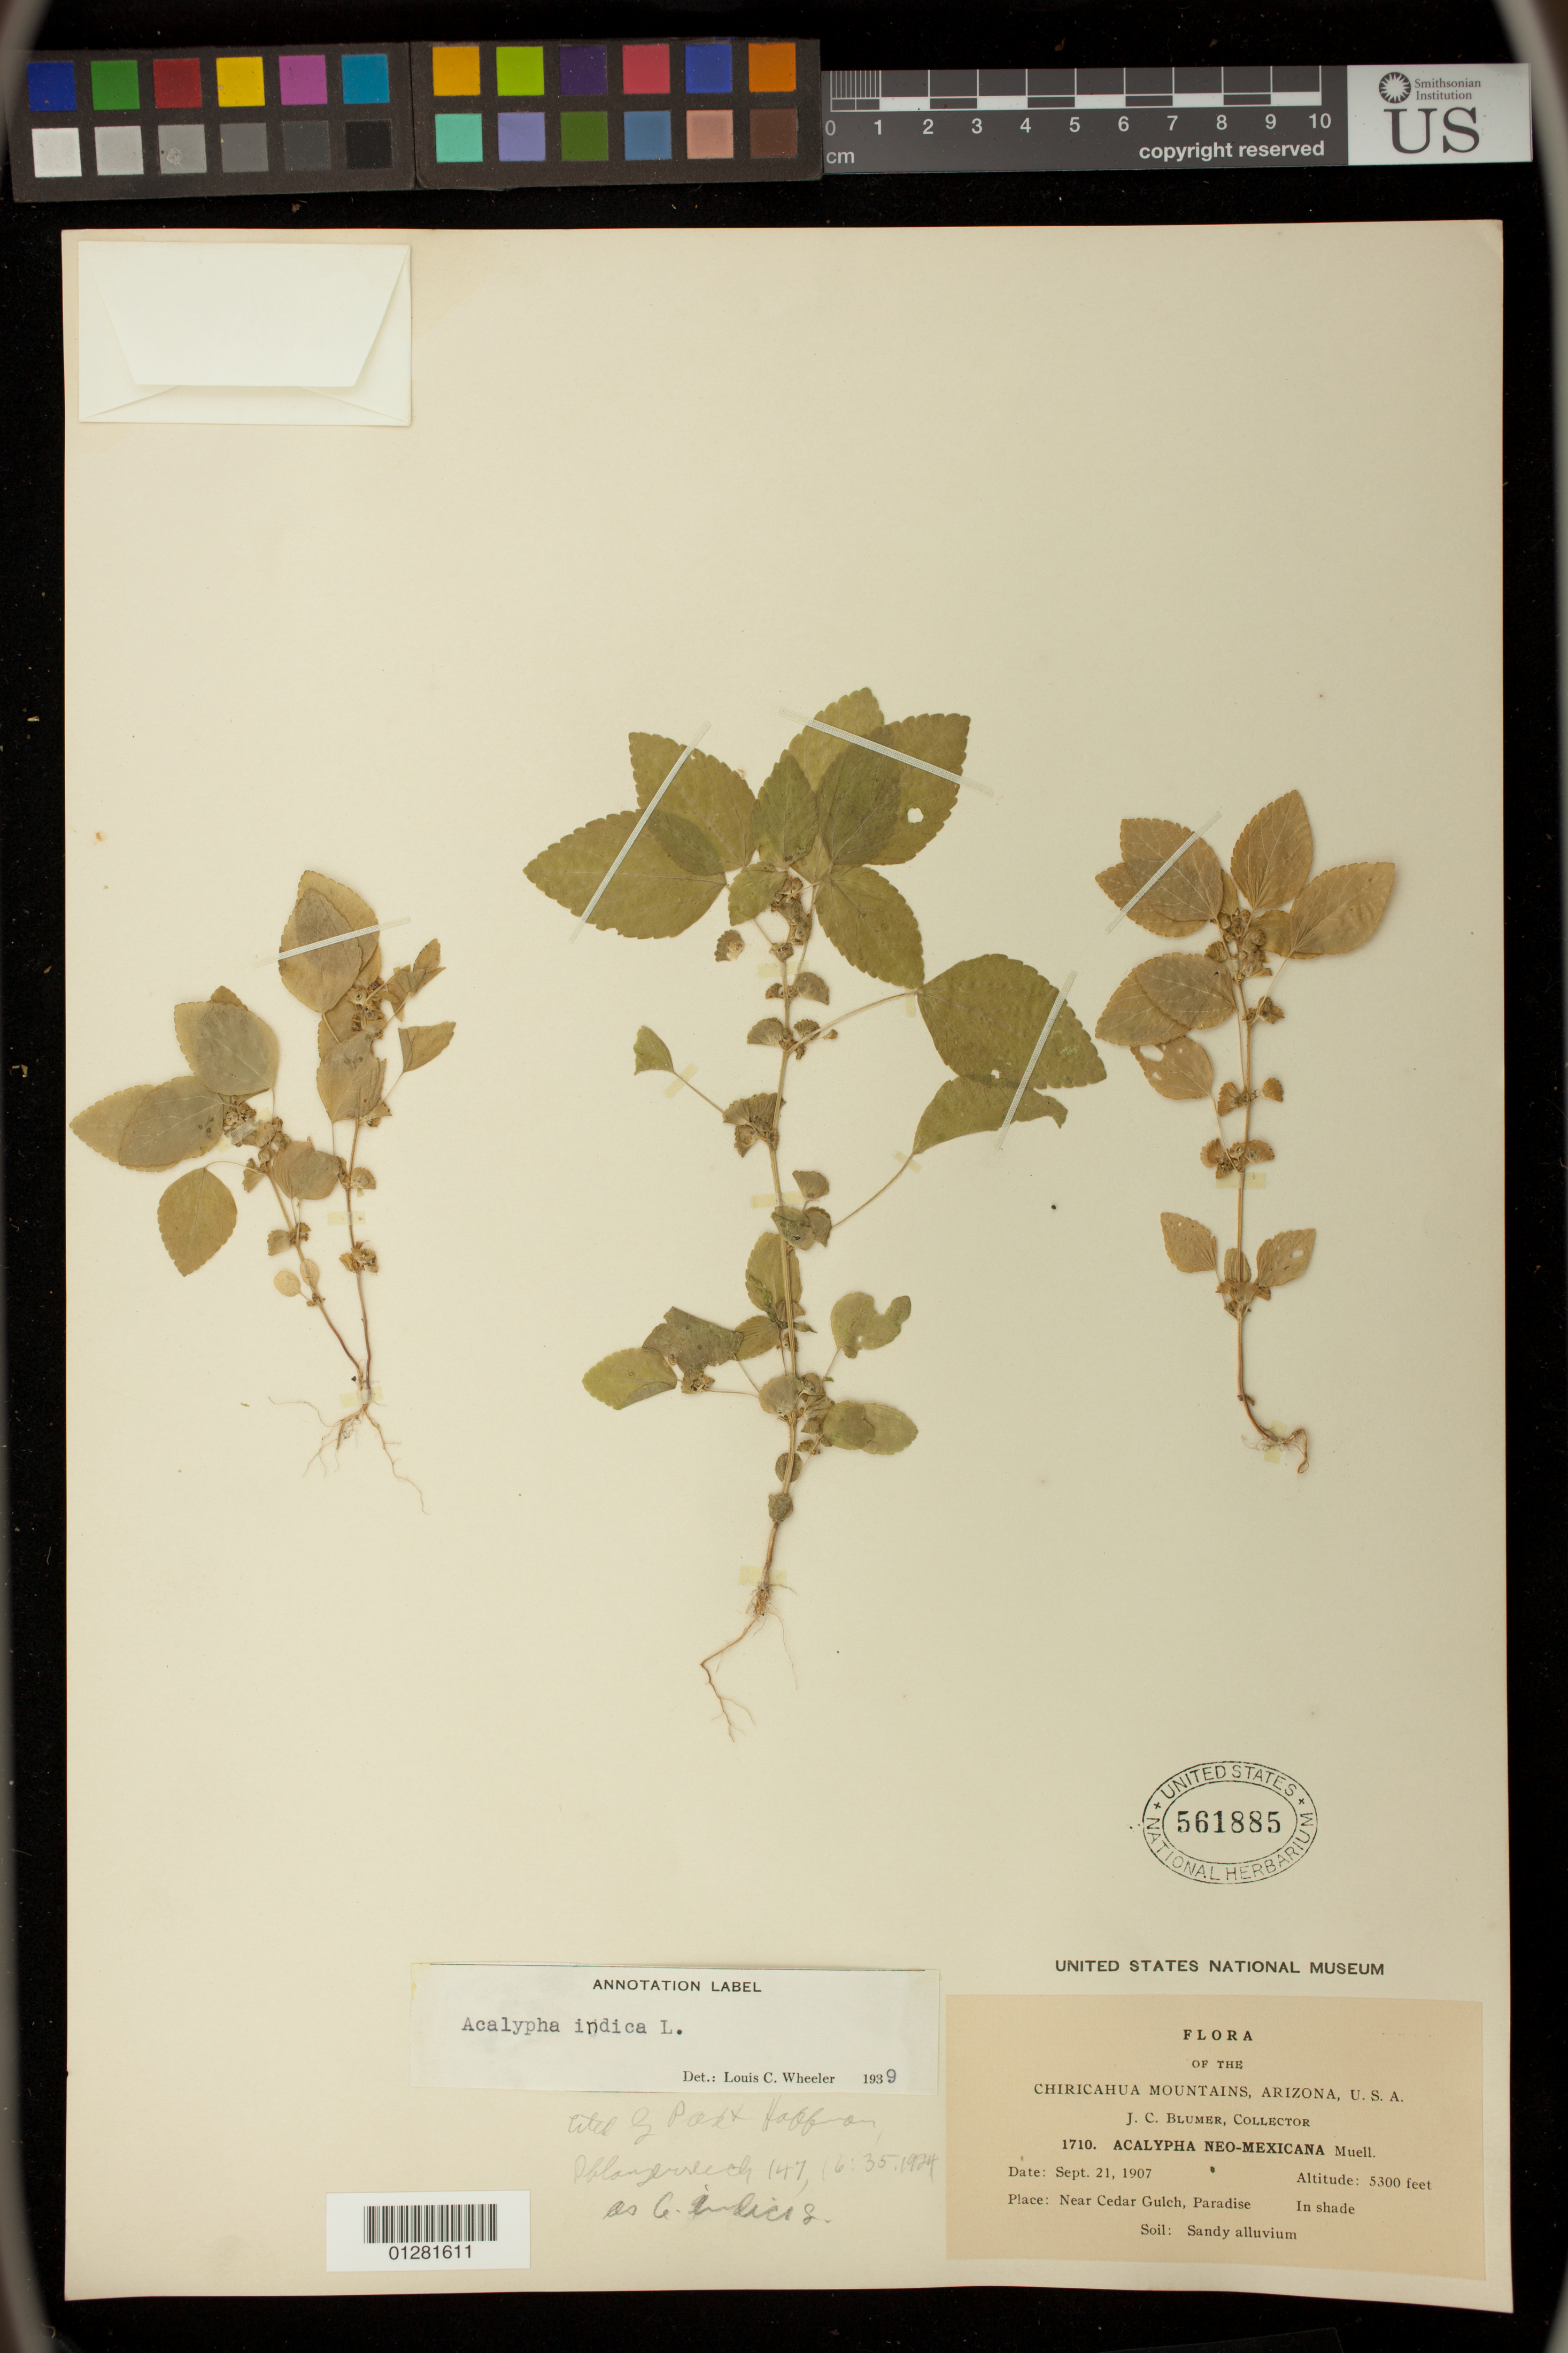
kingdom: Plantae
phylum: Tracheophyta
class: Magnoliopsida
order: Malpighiales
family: Euphorbiaceae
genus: Acalypha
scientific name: Acalypha indica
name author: L.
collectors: J. C. Blumer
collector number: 1710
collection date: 1907-09-21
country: United States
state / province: Arizona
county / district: Cochise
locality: Chiricahua Mountains,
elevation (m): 1615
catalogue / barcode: US 561885